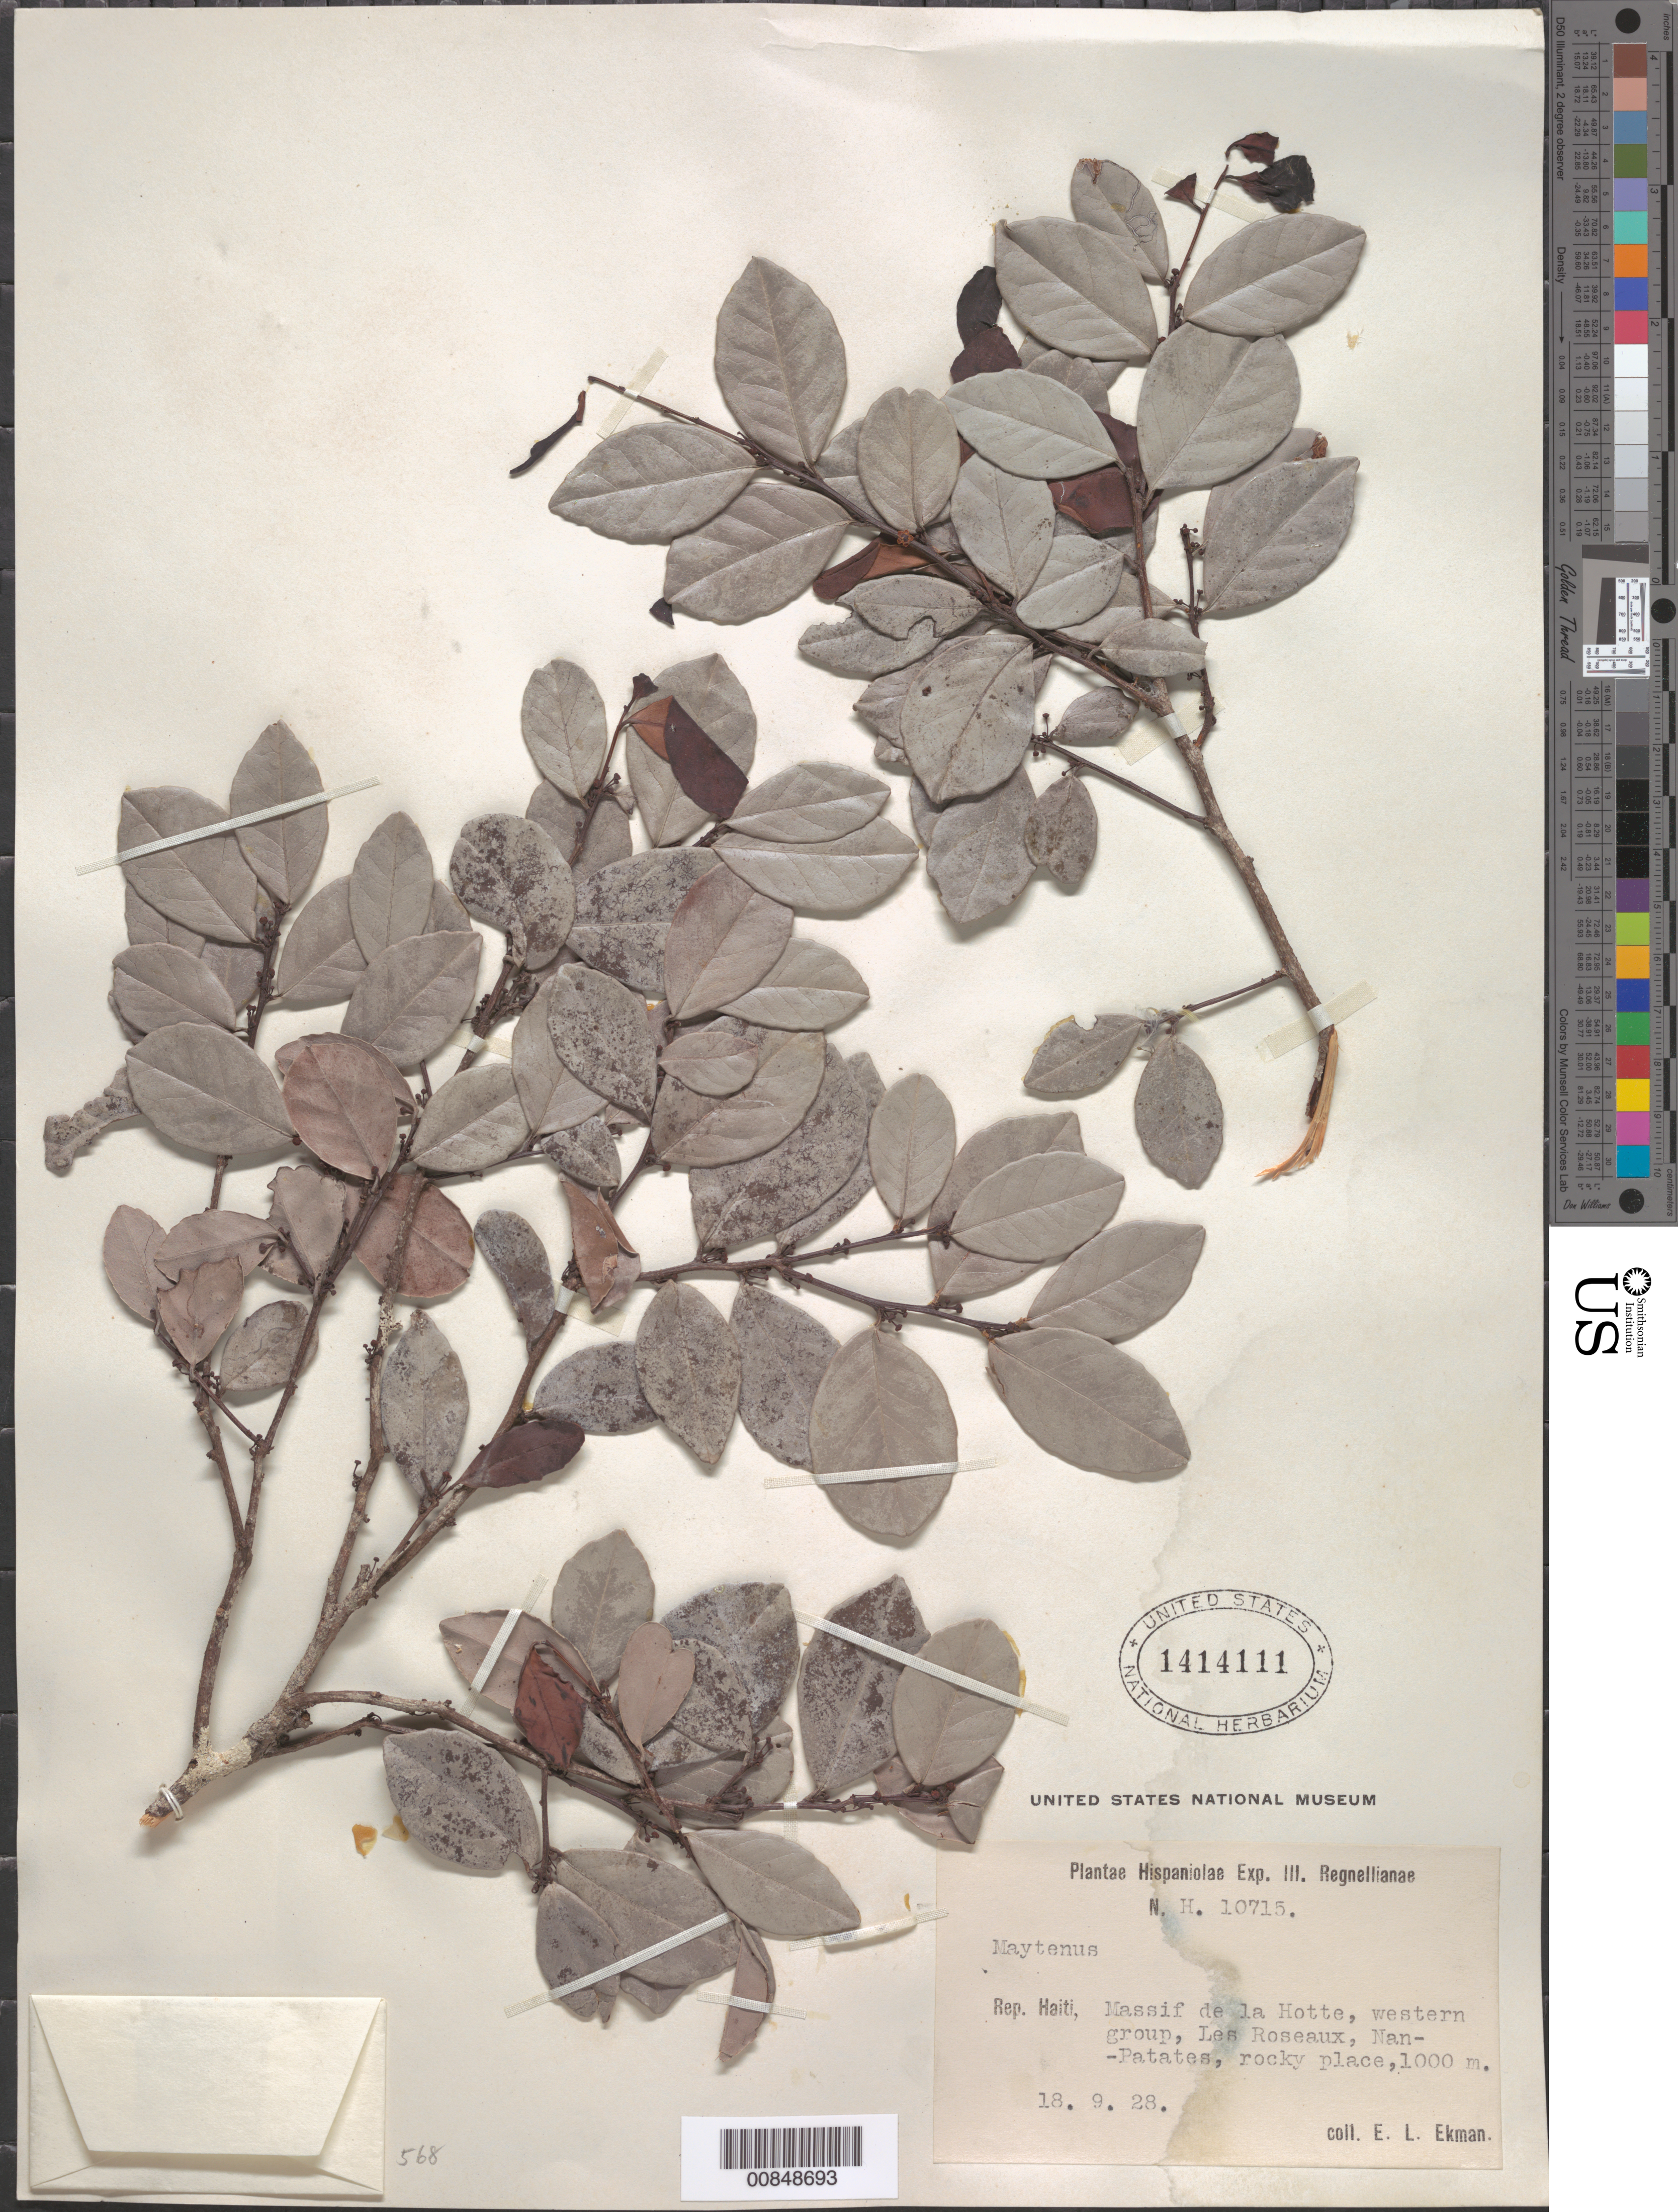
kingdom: Plantae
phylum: Tracheophyta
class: Magnoliopsida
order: Celastrales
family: Celastraceae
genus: Maytenus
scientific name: Maytenus cassinoides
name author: Urb.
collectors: E. L. Ekman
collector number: H 10715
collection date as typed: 18 Sep 1928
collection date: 1928-09-18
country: Haiti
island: Hispaniola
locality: Massif de la Hotte, western group, Les Roseaux, Nan-Patates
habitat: Rocky place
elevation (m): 1000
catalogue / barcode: US 1414111